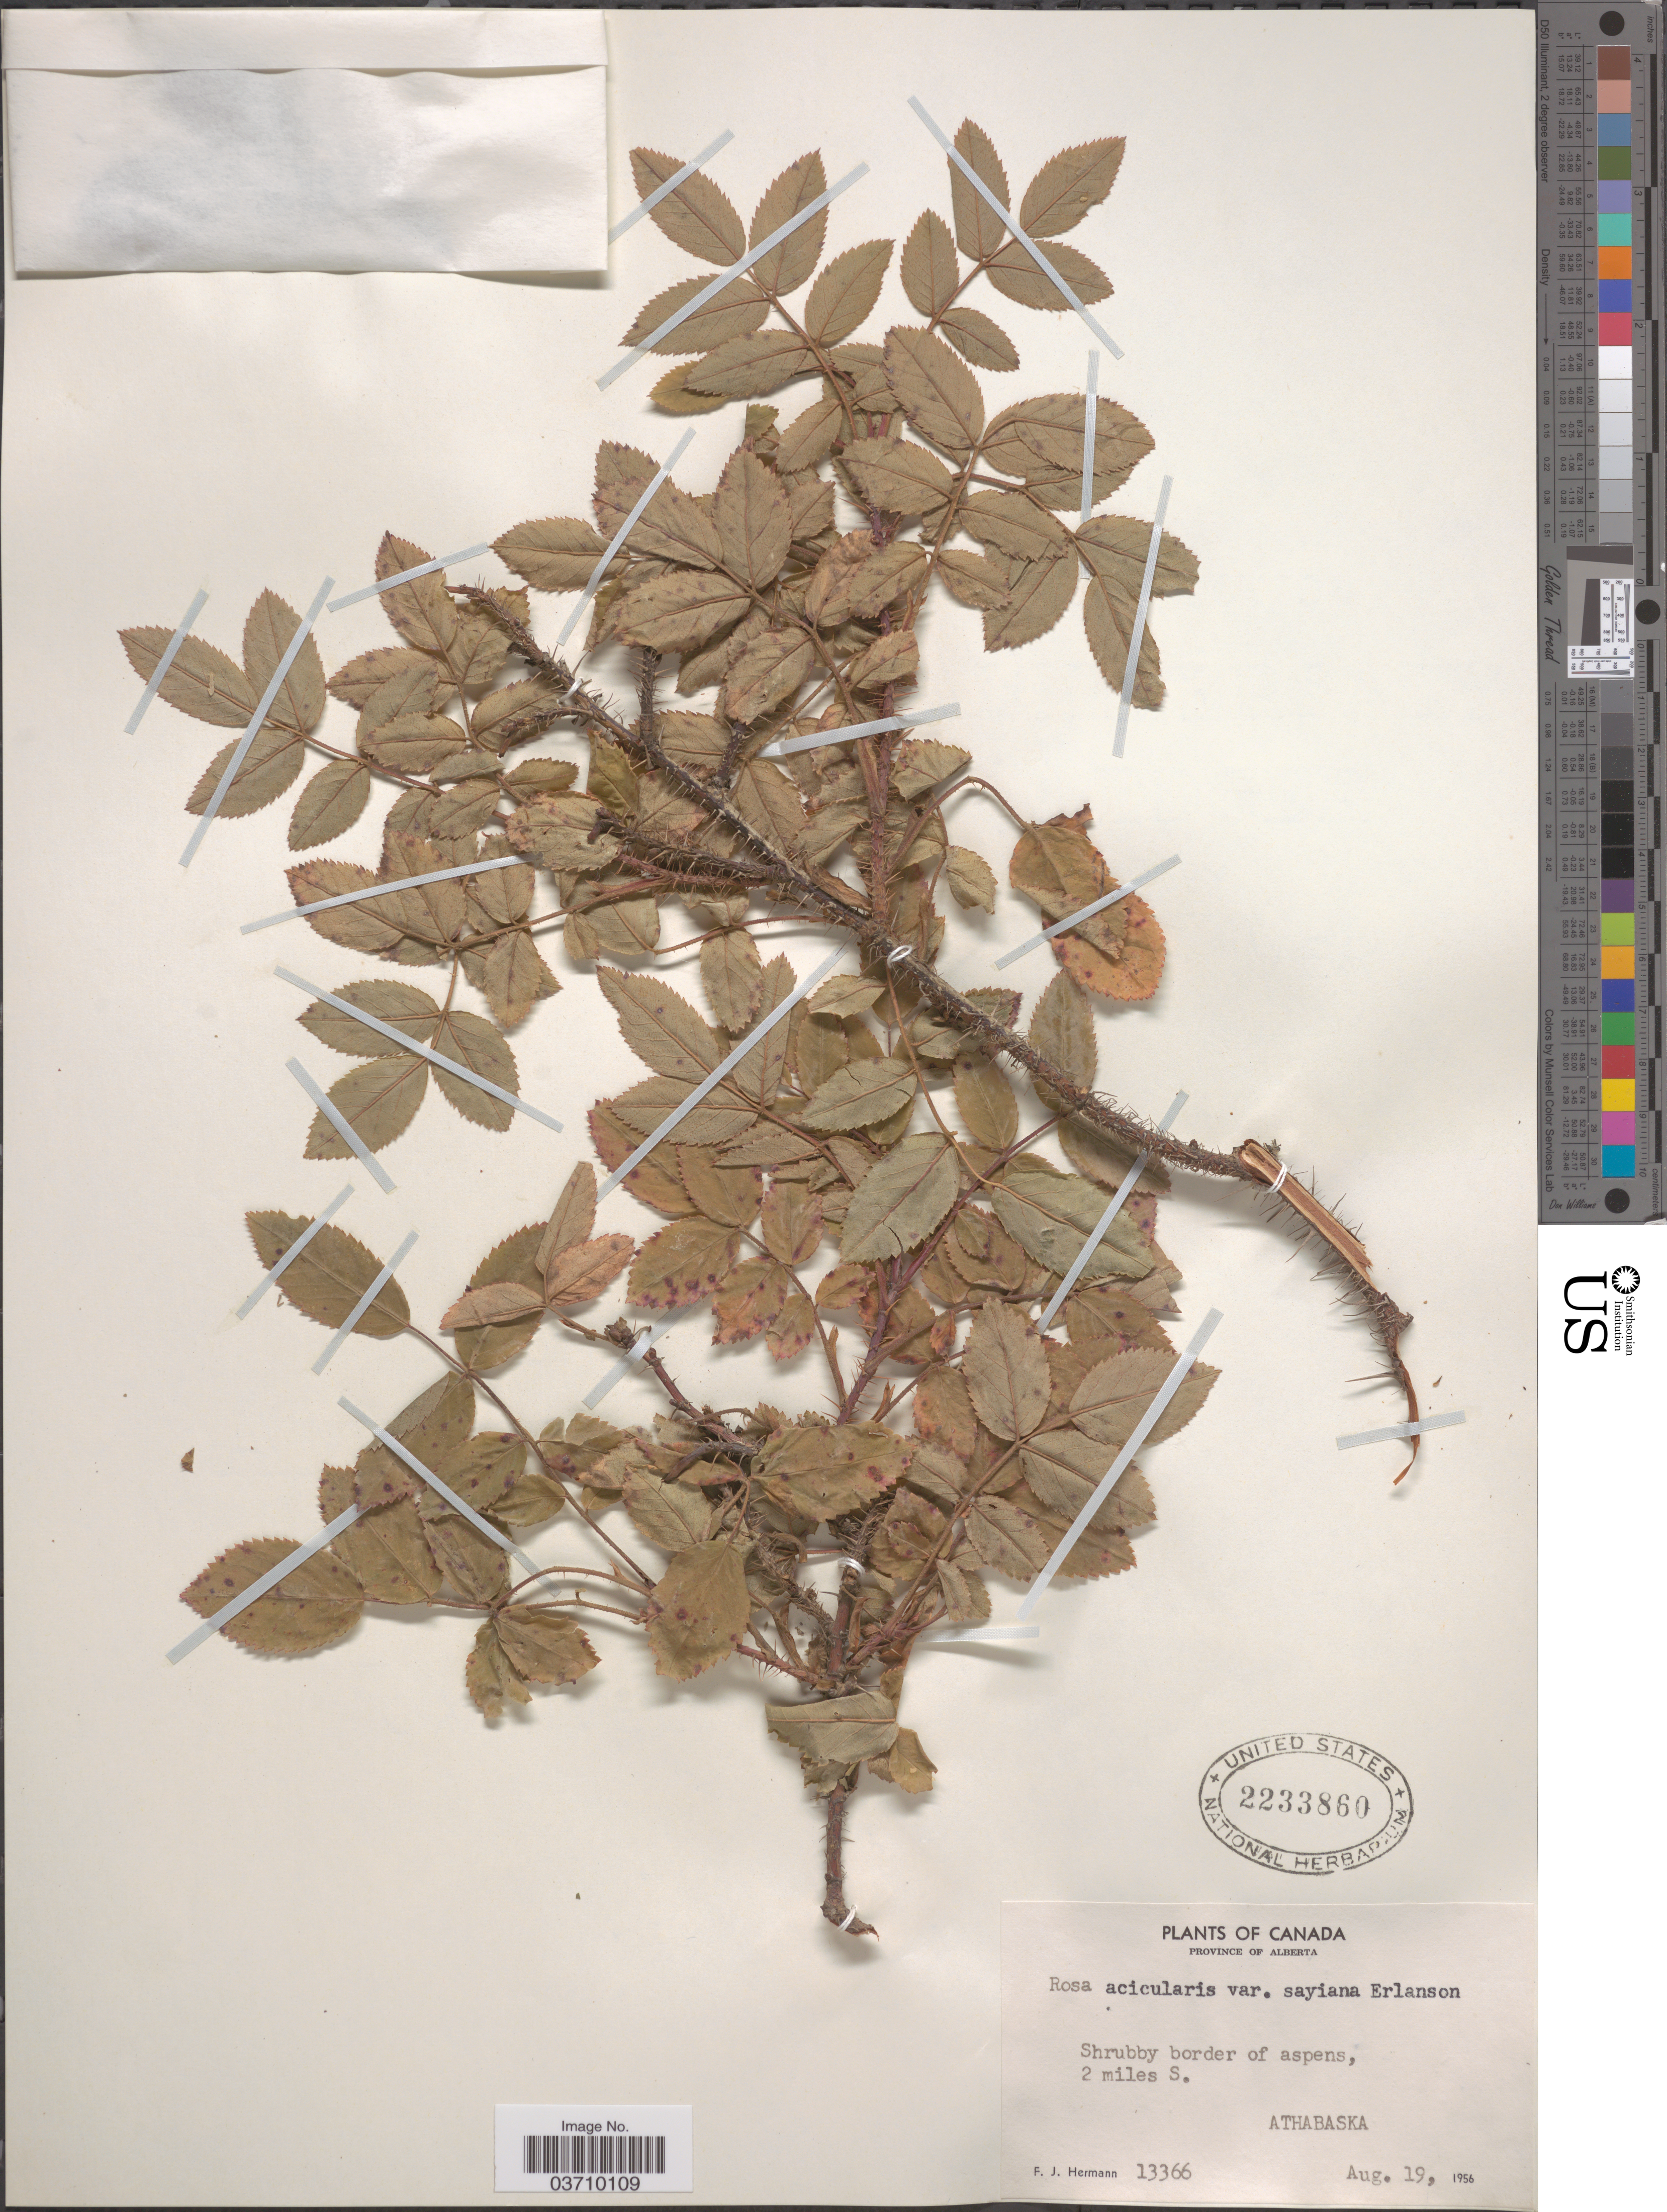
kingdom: Plantae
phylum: Tracheophyta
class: Magnoliopsida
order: Rosales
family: Rosaceae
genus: Rosa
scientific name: Rosa acicularis var. sayi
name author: (Schwein.) Rehder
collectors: F. J. Hermann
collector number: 13366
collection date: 1956-08-19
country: Canada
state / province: Alberta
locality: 2 miles S. Athabaska.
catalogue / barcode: US 2233860